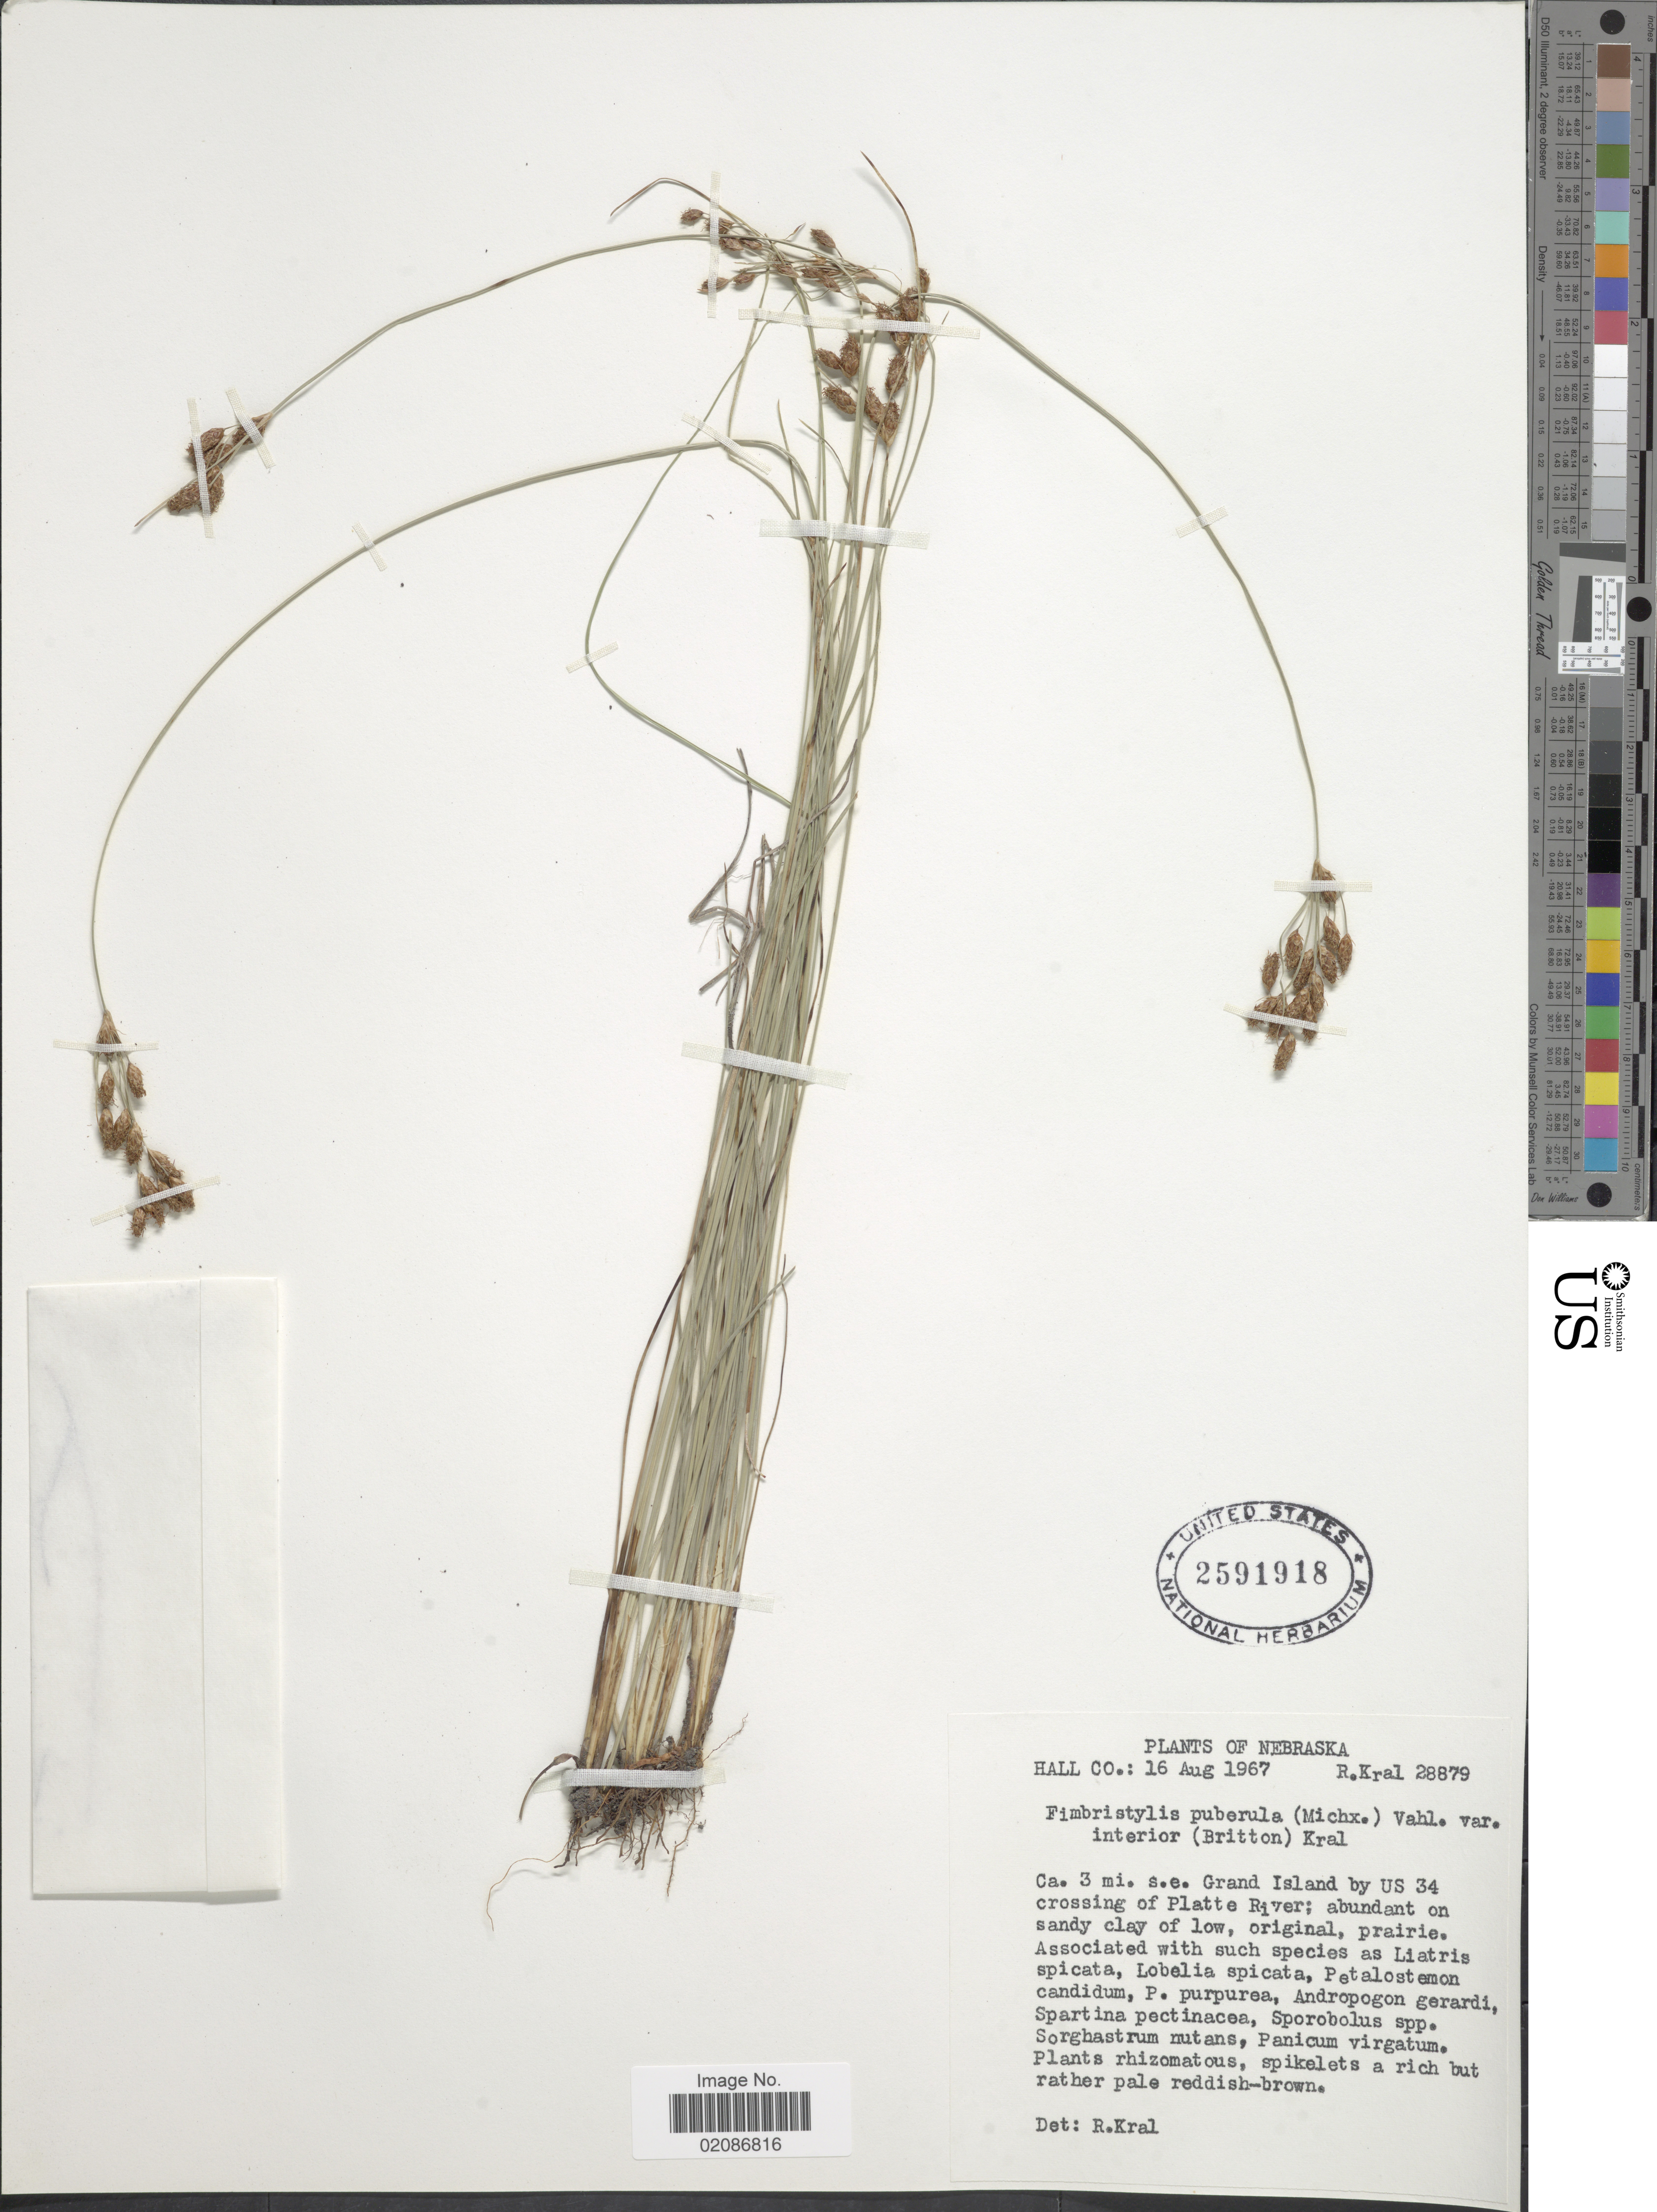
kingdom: Plantae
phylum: Tracheophyta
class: Liliopsida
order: Poales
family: Cyperaceae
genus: Fimbristylis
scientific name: Fimbristylis puberula var. interior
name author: (Britton) Kral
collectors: R. Kral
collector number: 28879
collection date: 1967-08-16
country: United States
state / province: Nebraska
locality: Hall Co.: Ca. 3 mi. s.e. Grand Island by US 34 crossing of Platte River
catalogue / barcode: US 2591918